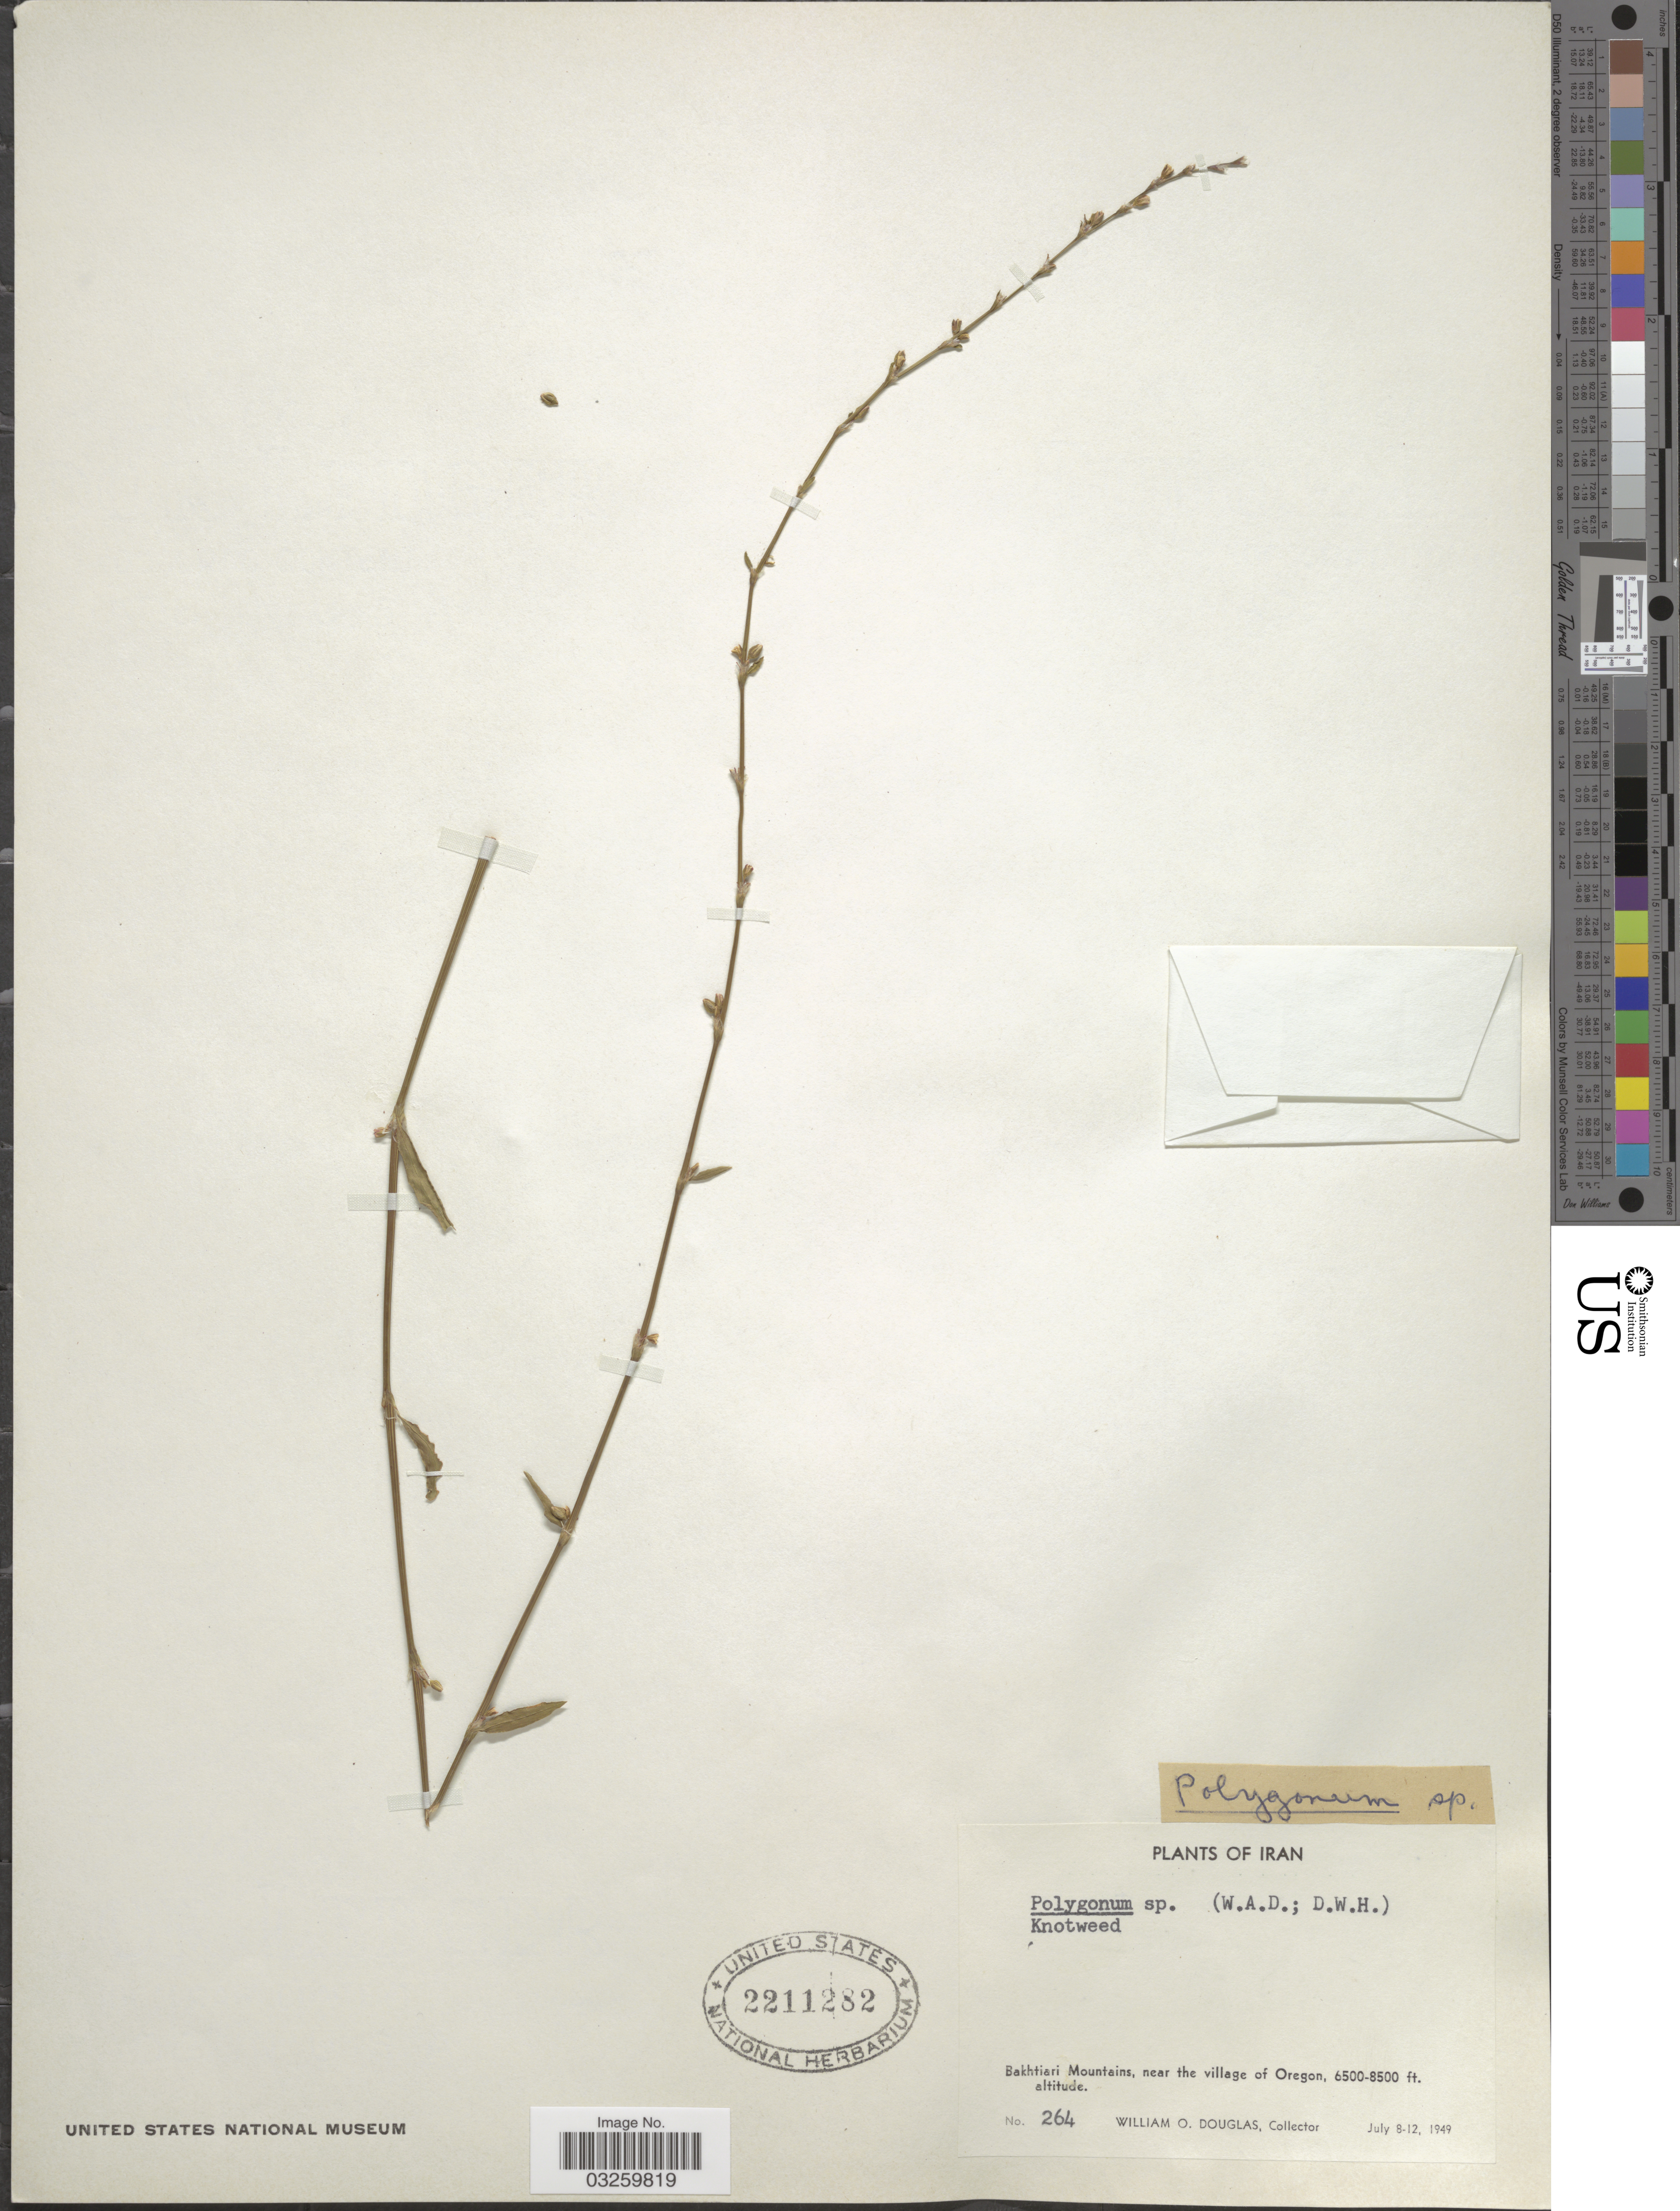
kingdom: Plantae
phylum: Tracheophyta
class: Magnoliopsida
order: Caryophyllales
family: Polygonaceae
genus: Polygonum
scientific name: Polygonum sp.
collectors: W. Douglas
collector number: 264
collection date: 1949-07-08/1949-07-12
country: Iran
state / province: Chahar Mahaal and Bakhtiari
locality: Bakhtiari Mountains, near the village of Oregon.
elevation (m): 1981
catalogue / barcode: US 2211282